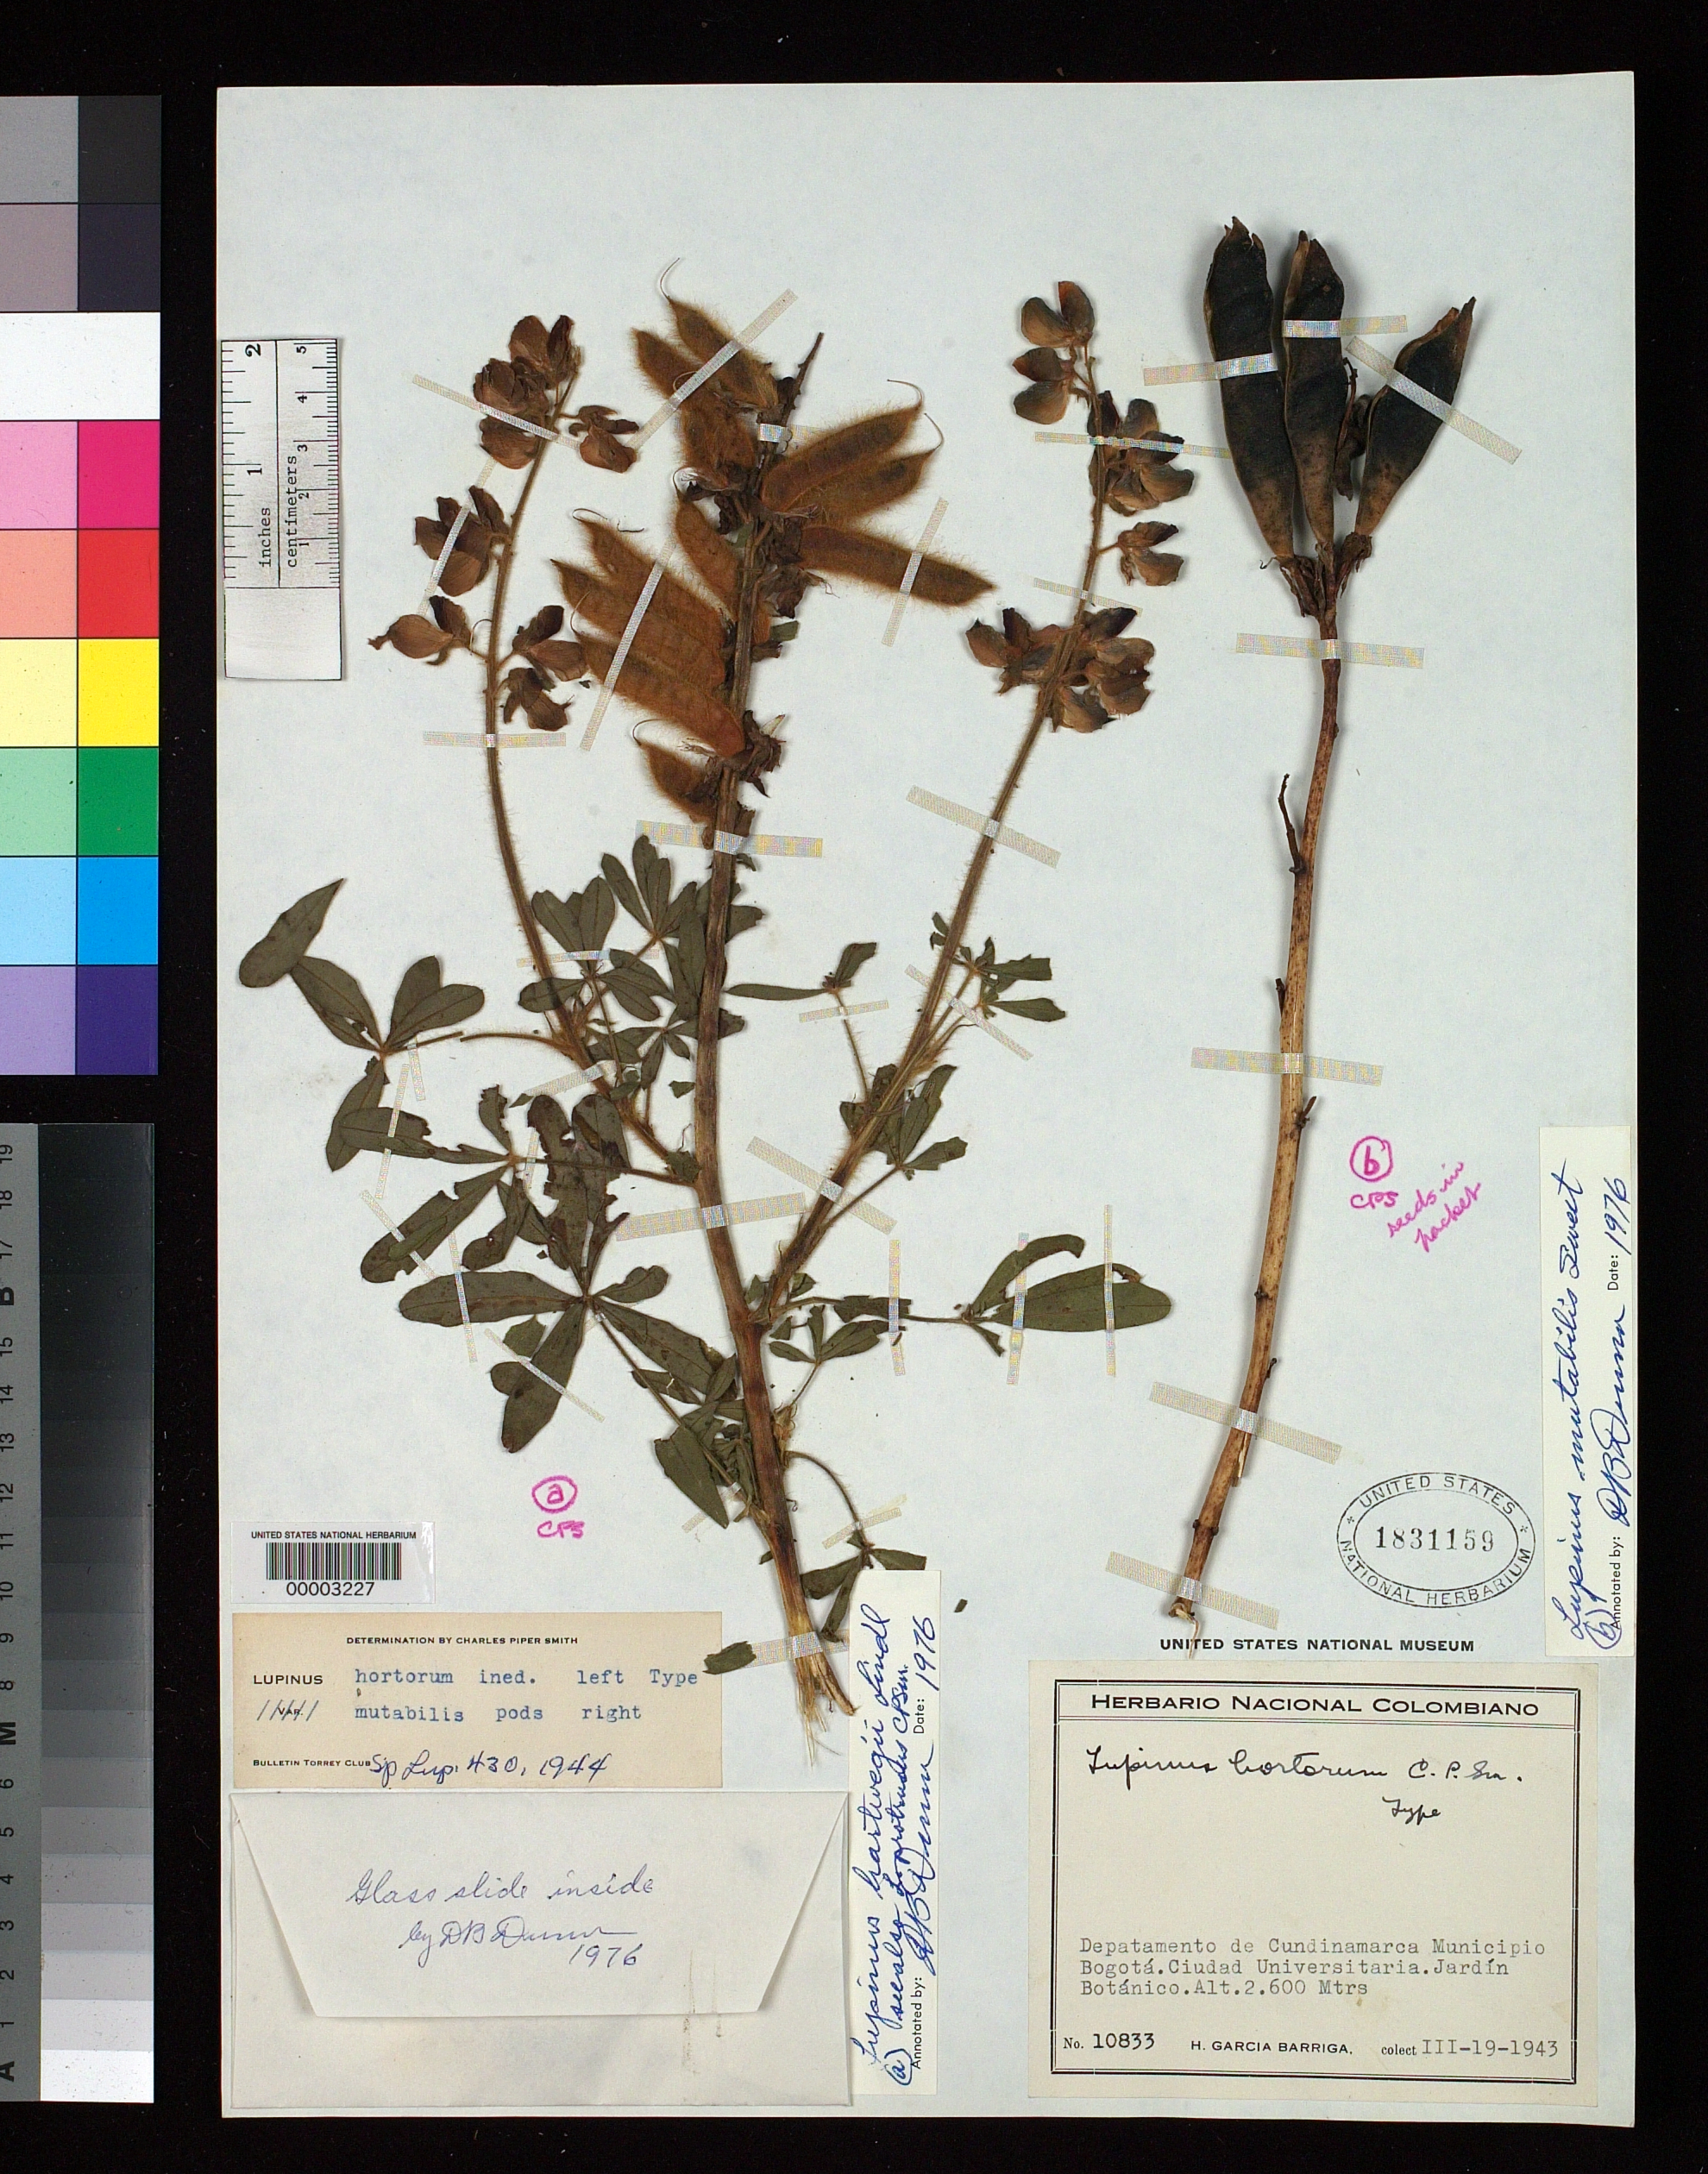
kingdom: Plantae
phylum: Tracheophyta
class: Magnoliopsida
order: Fabales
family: Fabaceae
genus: Lupinus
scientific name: Lupinus hortorum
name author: C.P. Sm.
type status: Holotype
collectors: H. García Barriga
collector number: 10833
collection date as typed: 19 Mar 1943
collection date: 1943-03-19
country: Colombia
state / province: Cundinamarca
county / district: Bogota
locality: Ciudad Universitaria, Jardin Botanico.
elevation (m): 2600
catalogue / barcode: US 1140824